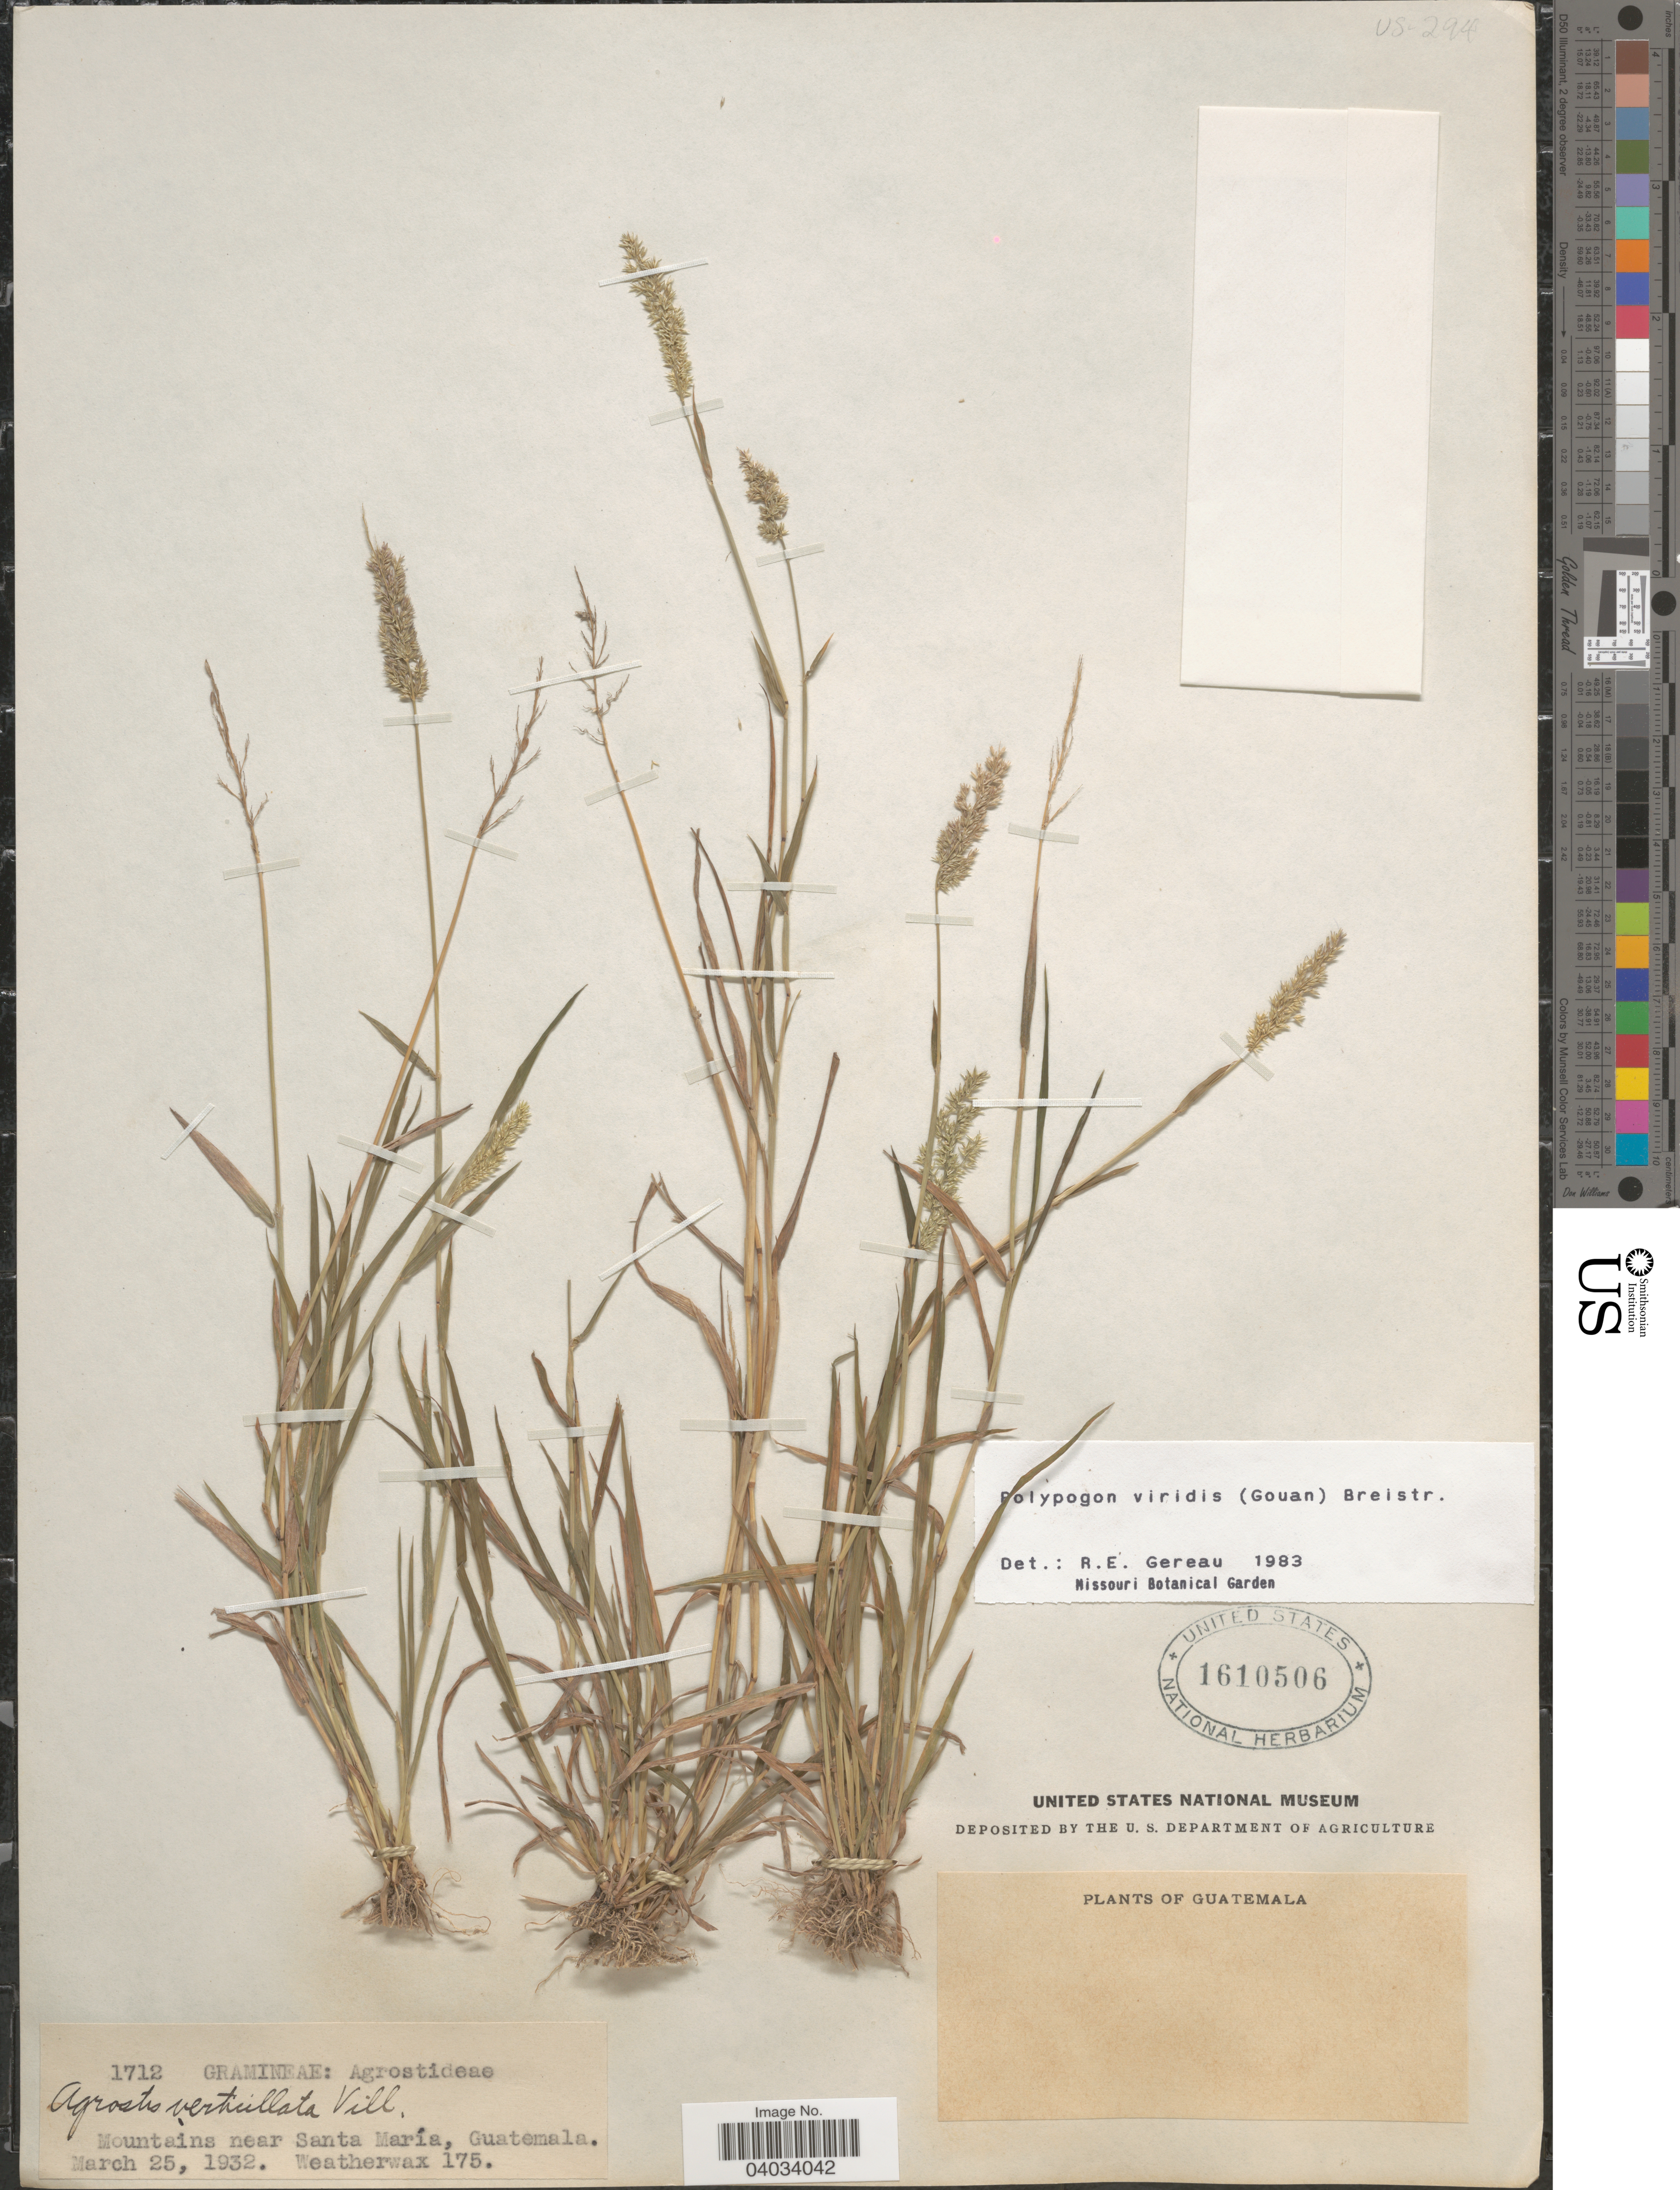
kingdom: Plantae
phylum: Tracheophyta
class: Liliopsida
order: Poales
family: Poaceae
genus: Polypogon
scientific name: Polypogon viridis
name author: (Gouan) Breistroffer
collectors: -. Weatherwax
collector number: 175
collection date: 1932-03-25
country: Guatemala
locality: Mountains near Santa María.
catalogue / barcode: US 1610506